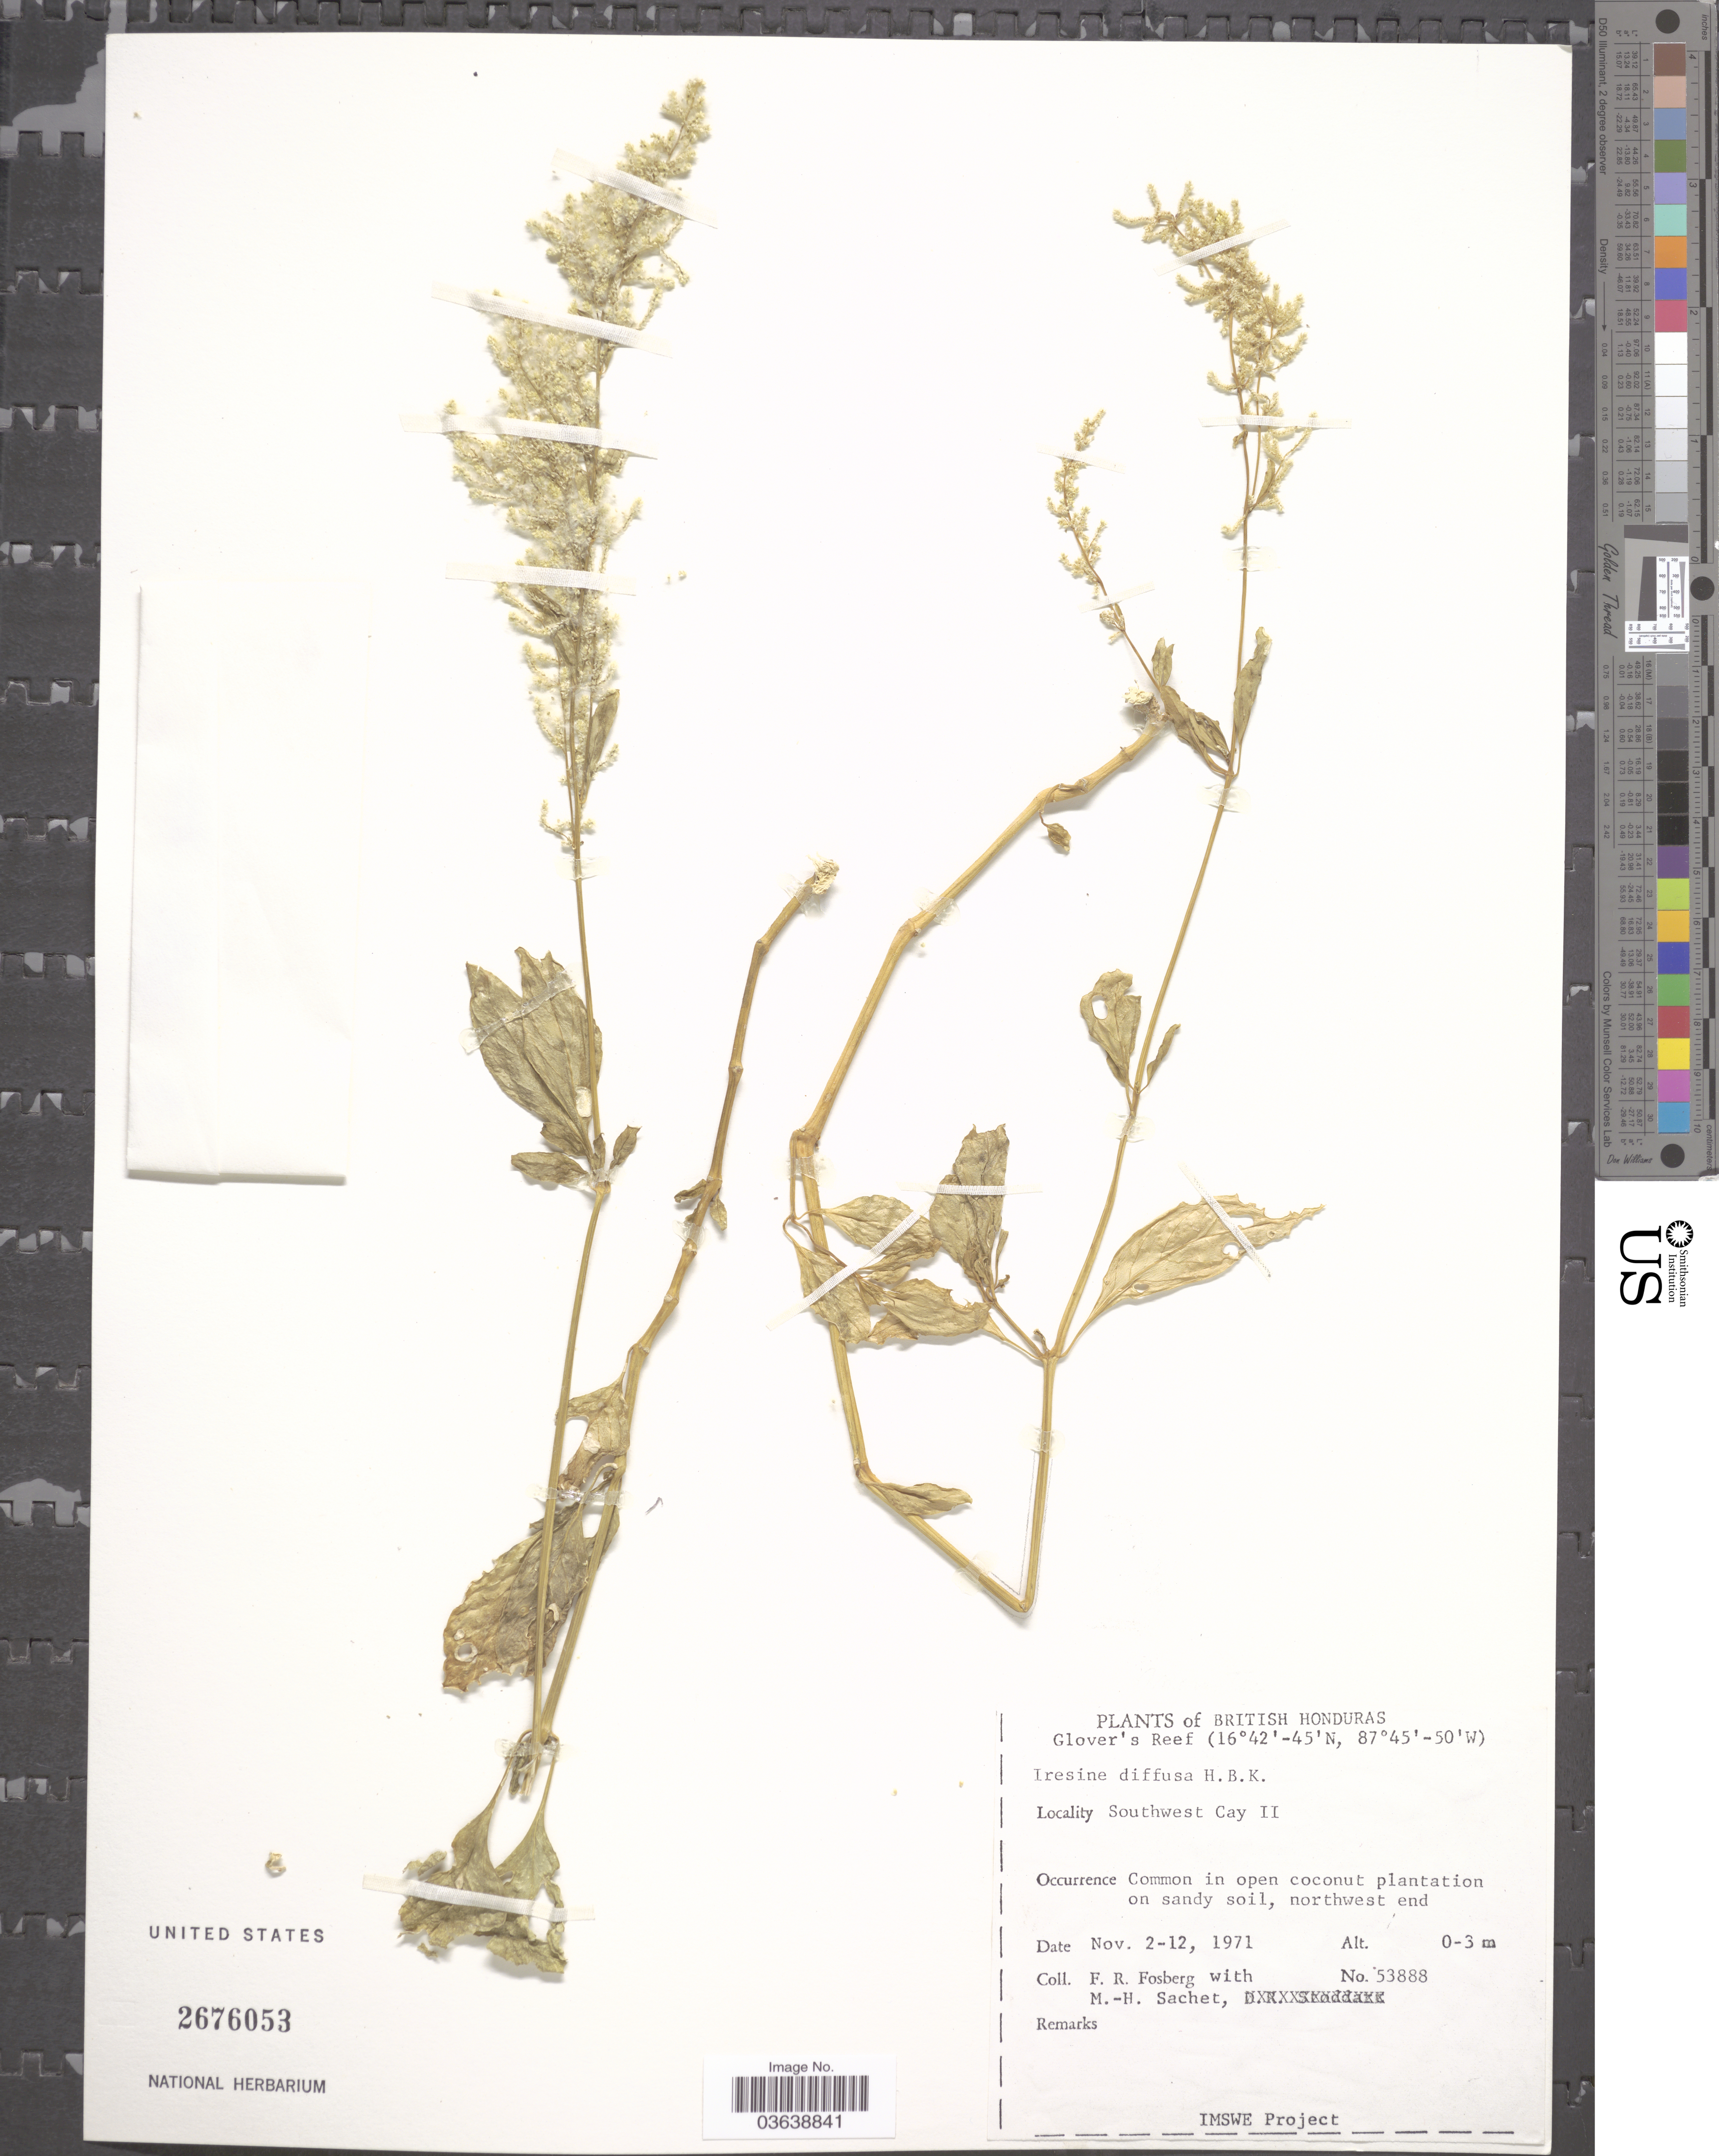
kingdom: Plantae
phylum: Tracheophyta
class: Magnoliopsida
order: Caryophyllales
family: Amaranthaceae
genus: Iresine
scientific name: Iresine diffusa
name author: Humb. & Bonpl. ex Willd.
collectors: F. R. Fosberg & M.-H. Sachet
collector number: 538888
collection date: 1971-11-02/1971-11-12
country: Belize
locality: British Honduras. Glover's Reef. Southwest Cay II. Northwest end.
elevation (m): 0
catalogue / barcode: US 2676053